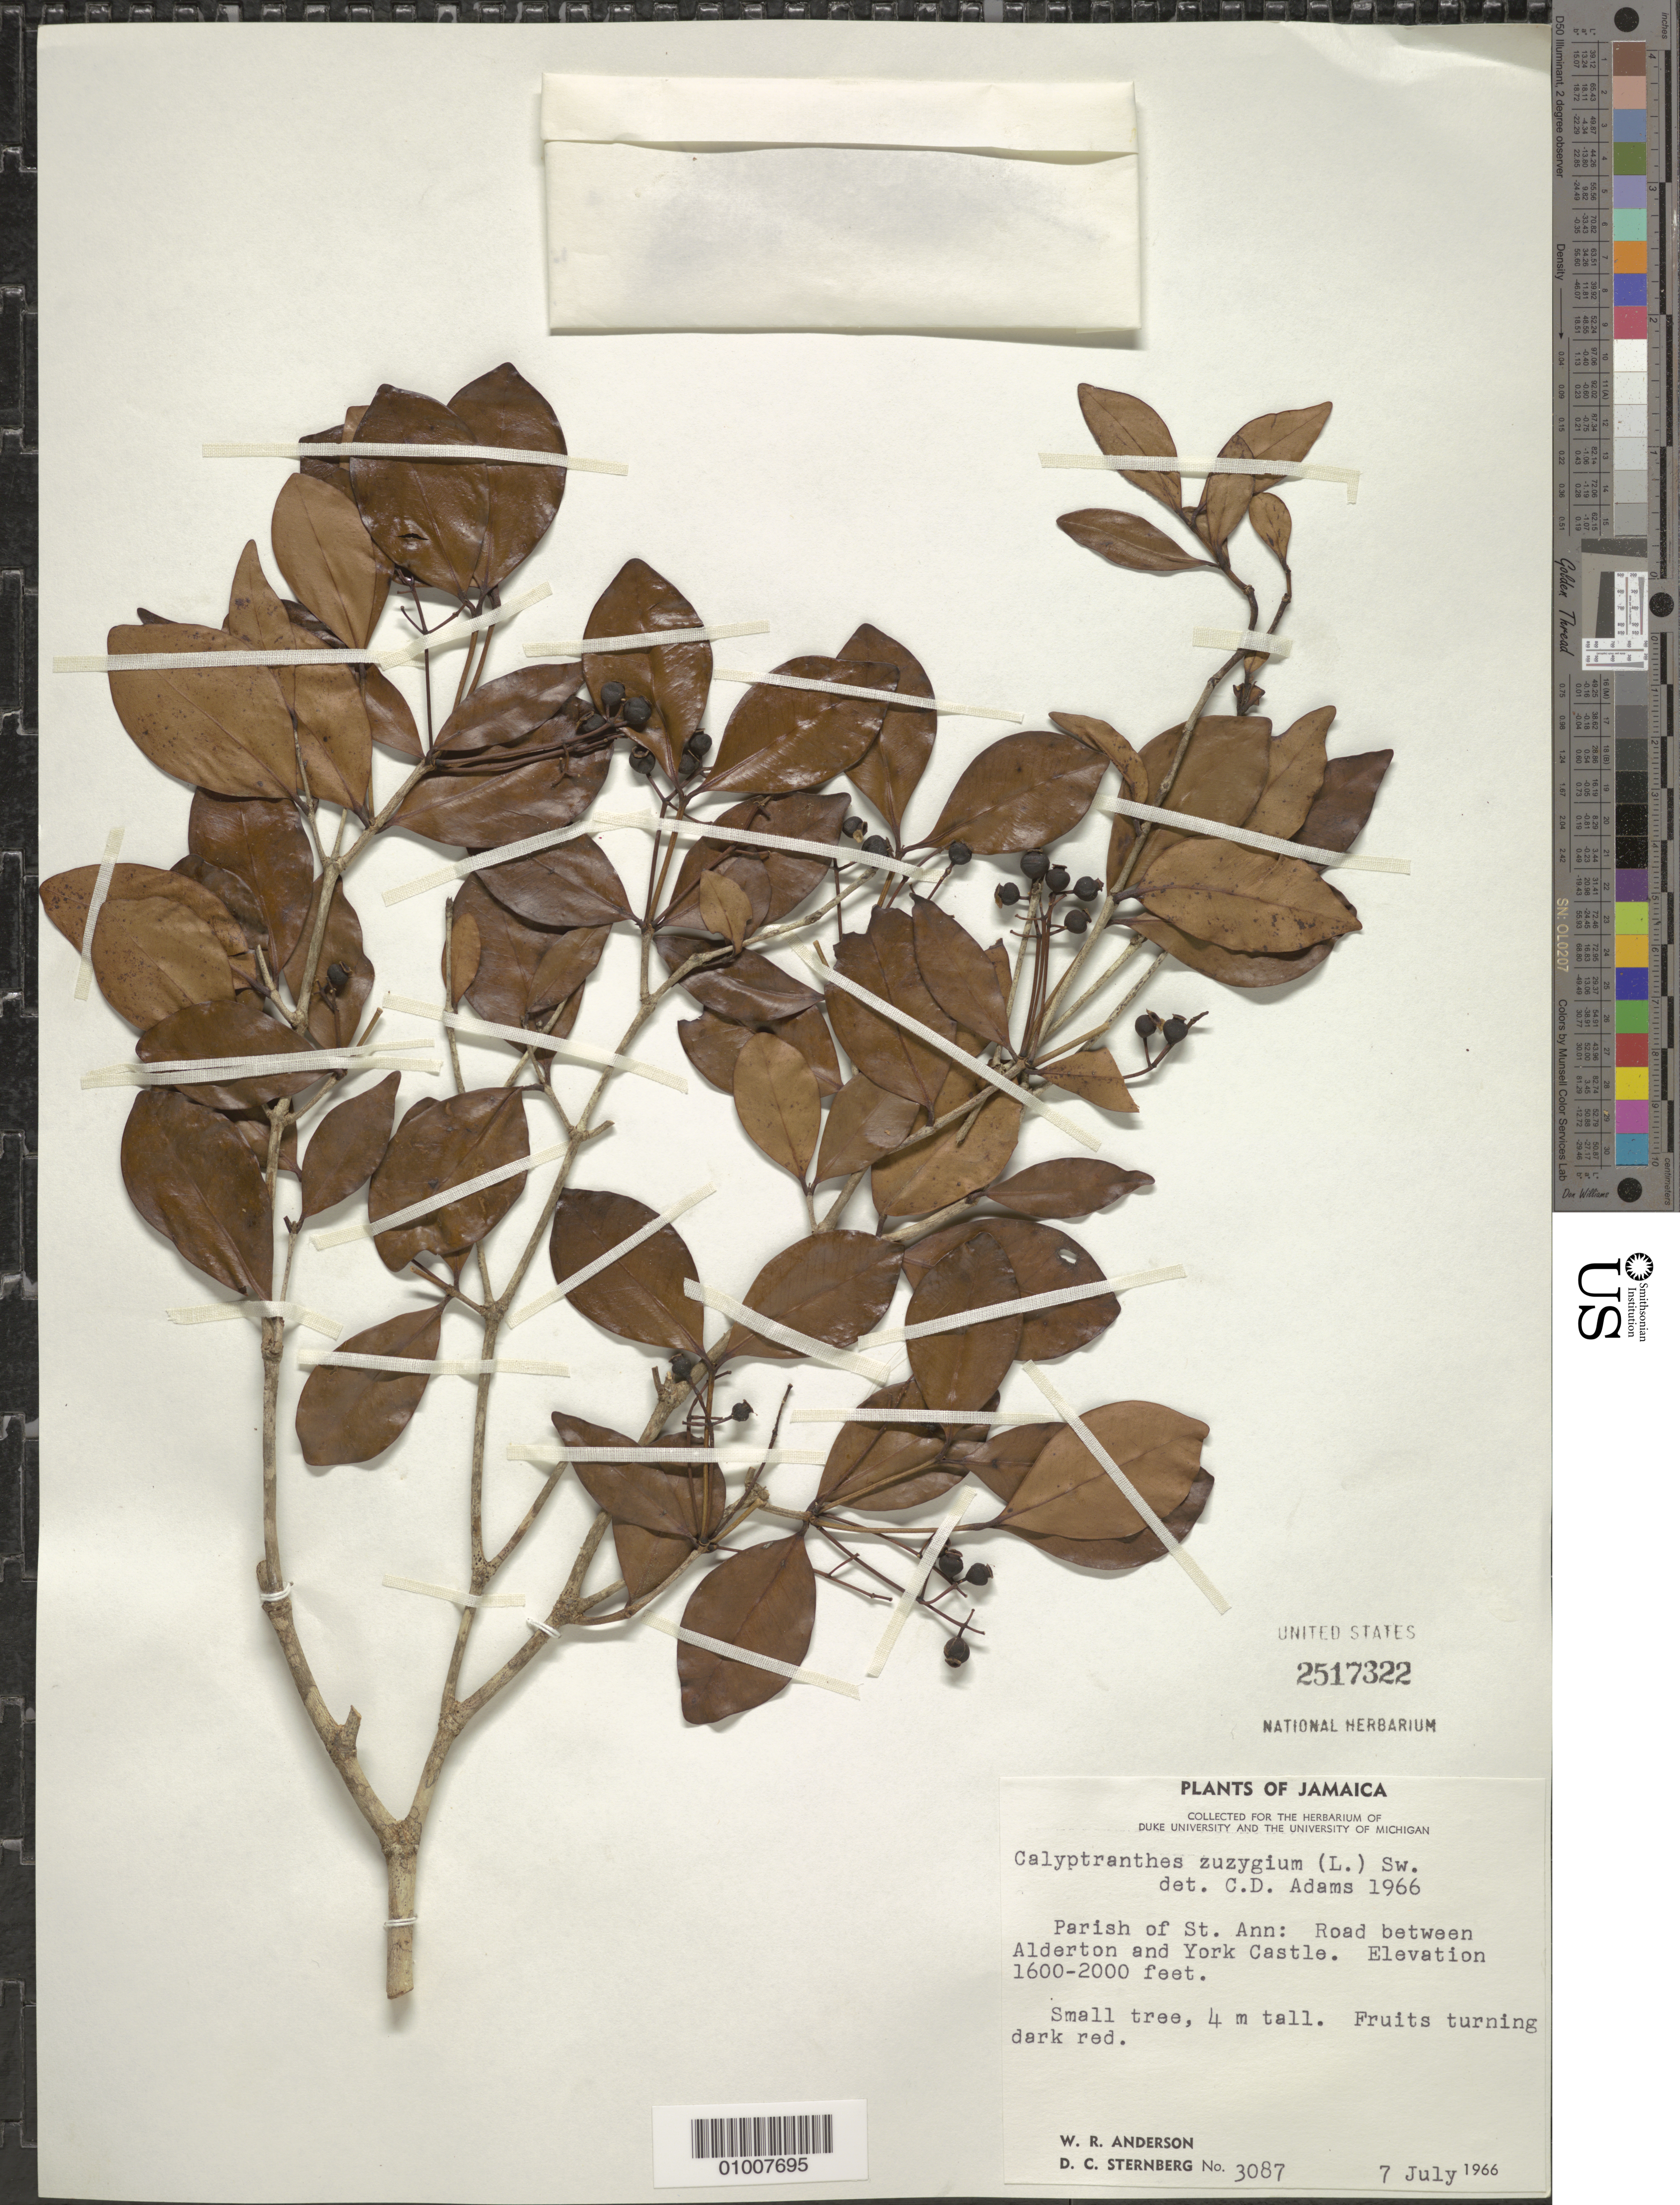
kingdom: Plantae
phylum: Tracheophyta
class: Magnoliopsida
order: Myrtales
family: Myrtaceae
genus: Myrcia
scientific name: Myrcia zuzygium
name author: (L.) A.R. Lourenço & E. Lucas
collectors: W. R. Anderson & D. Sternberg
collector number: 3087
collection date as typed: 07 Jul 1966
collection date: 1966-07-07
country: Jamaica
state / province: Saint Ann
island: Jamaica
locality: Road between Alderton and York Castle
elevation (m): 488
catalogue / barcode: US 2517322